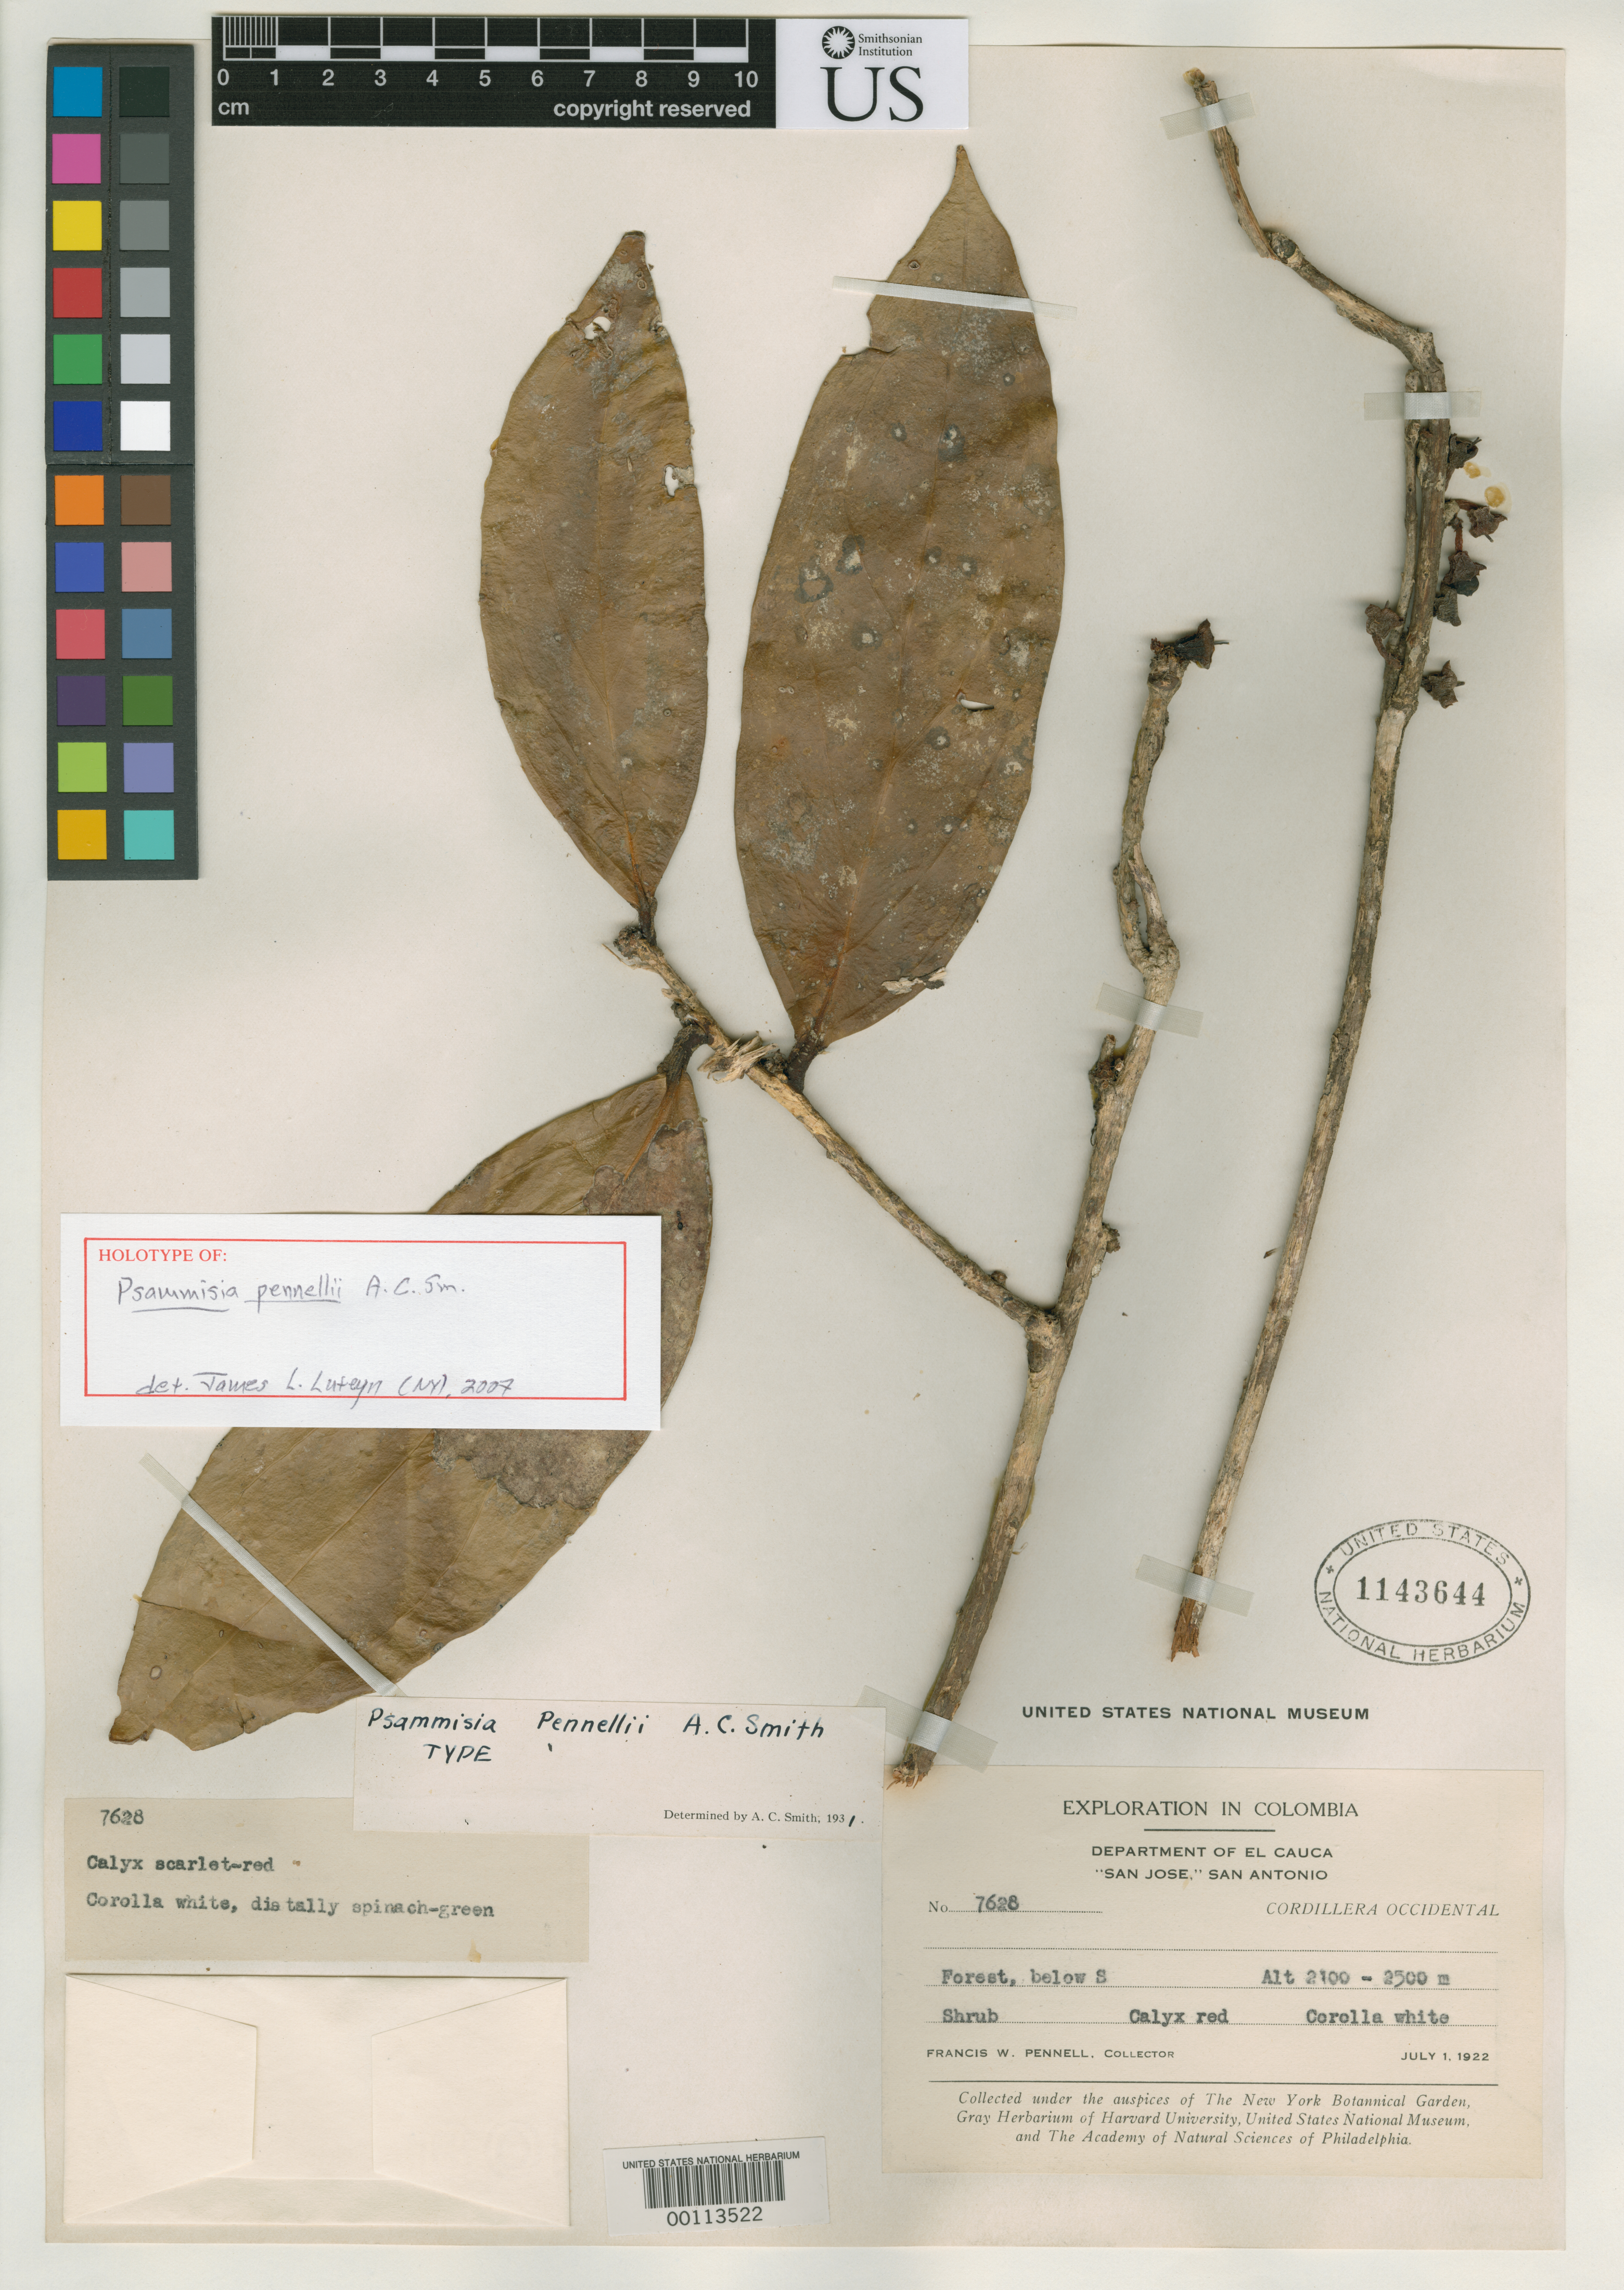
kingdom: Plantae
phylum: Tracheophyta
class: Magnoliopsida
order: Ericales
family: Ericaceae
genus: Psammisia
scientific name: Psammisia pennellii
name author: A.C. Sm.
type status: Holotype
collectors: F. W. Pennell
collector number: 7628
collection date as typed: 01 Jul 1922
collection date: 1922-07-01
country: Colombia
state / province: Cauca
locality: Below San Jose, near San Antonia.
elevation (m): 2100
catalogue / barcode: US 1143644